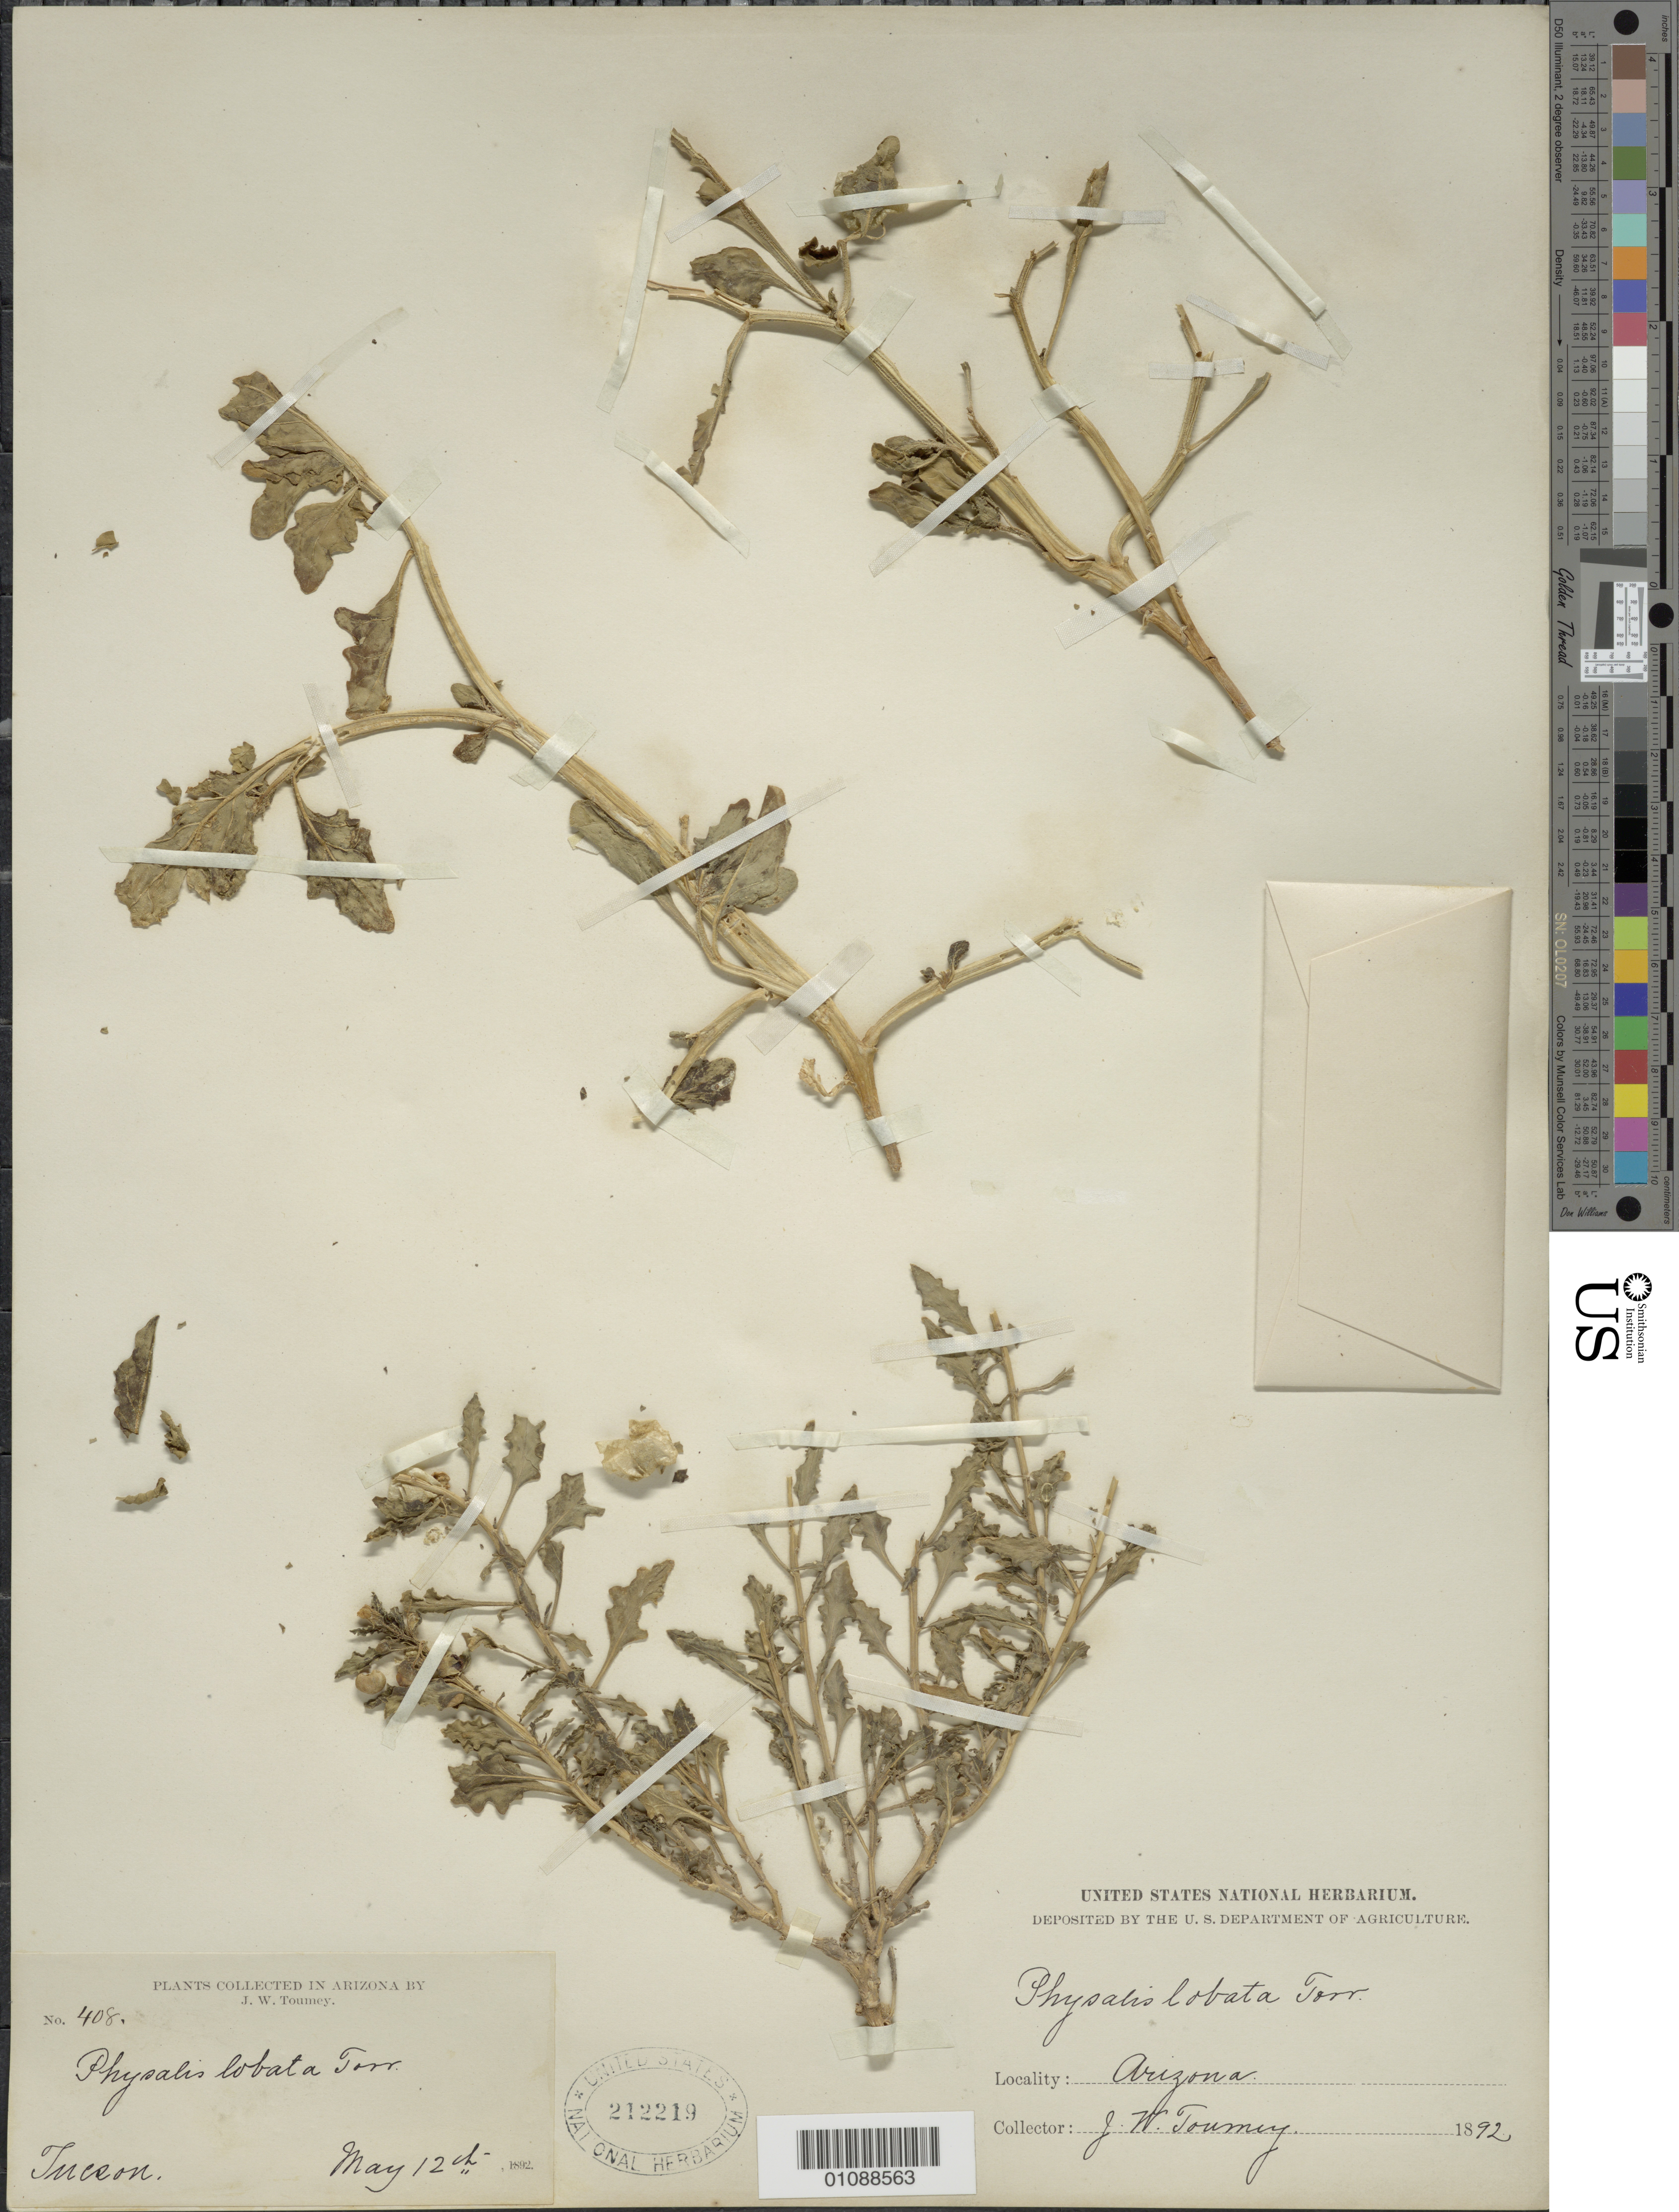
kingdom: Plantae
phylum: Tracheophyta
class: Magnoliopsida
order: Solanales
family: Solanaceae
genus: Quincula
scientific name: Quincula lobata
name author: (Torr.) Raf.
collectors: J. W. Toumey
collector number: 408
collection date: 1892-03-12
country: United States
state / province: Arizona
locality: Tucson.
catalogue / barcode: US 212219